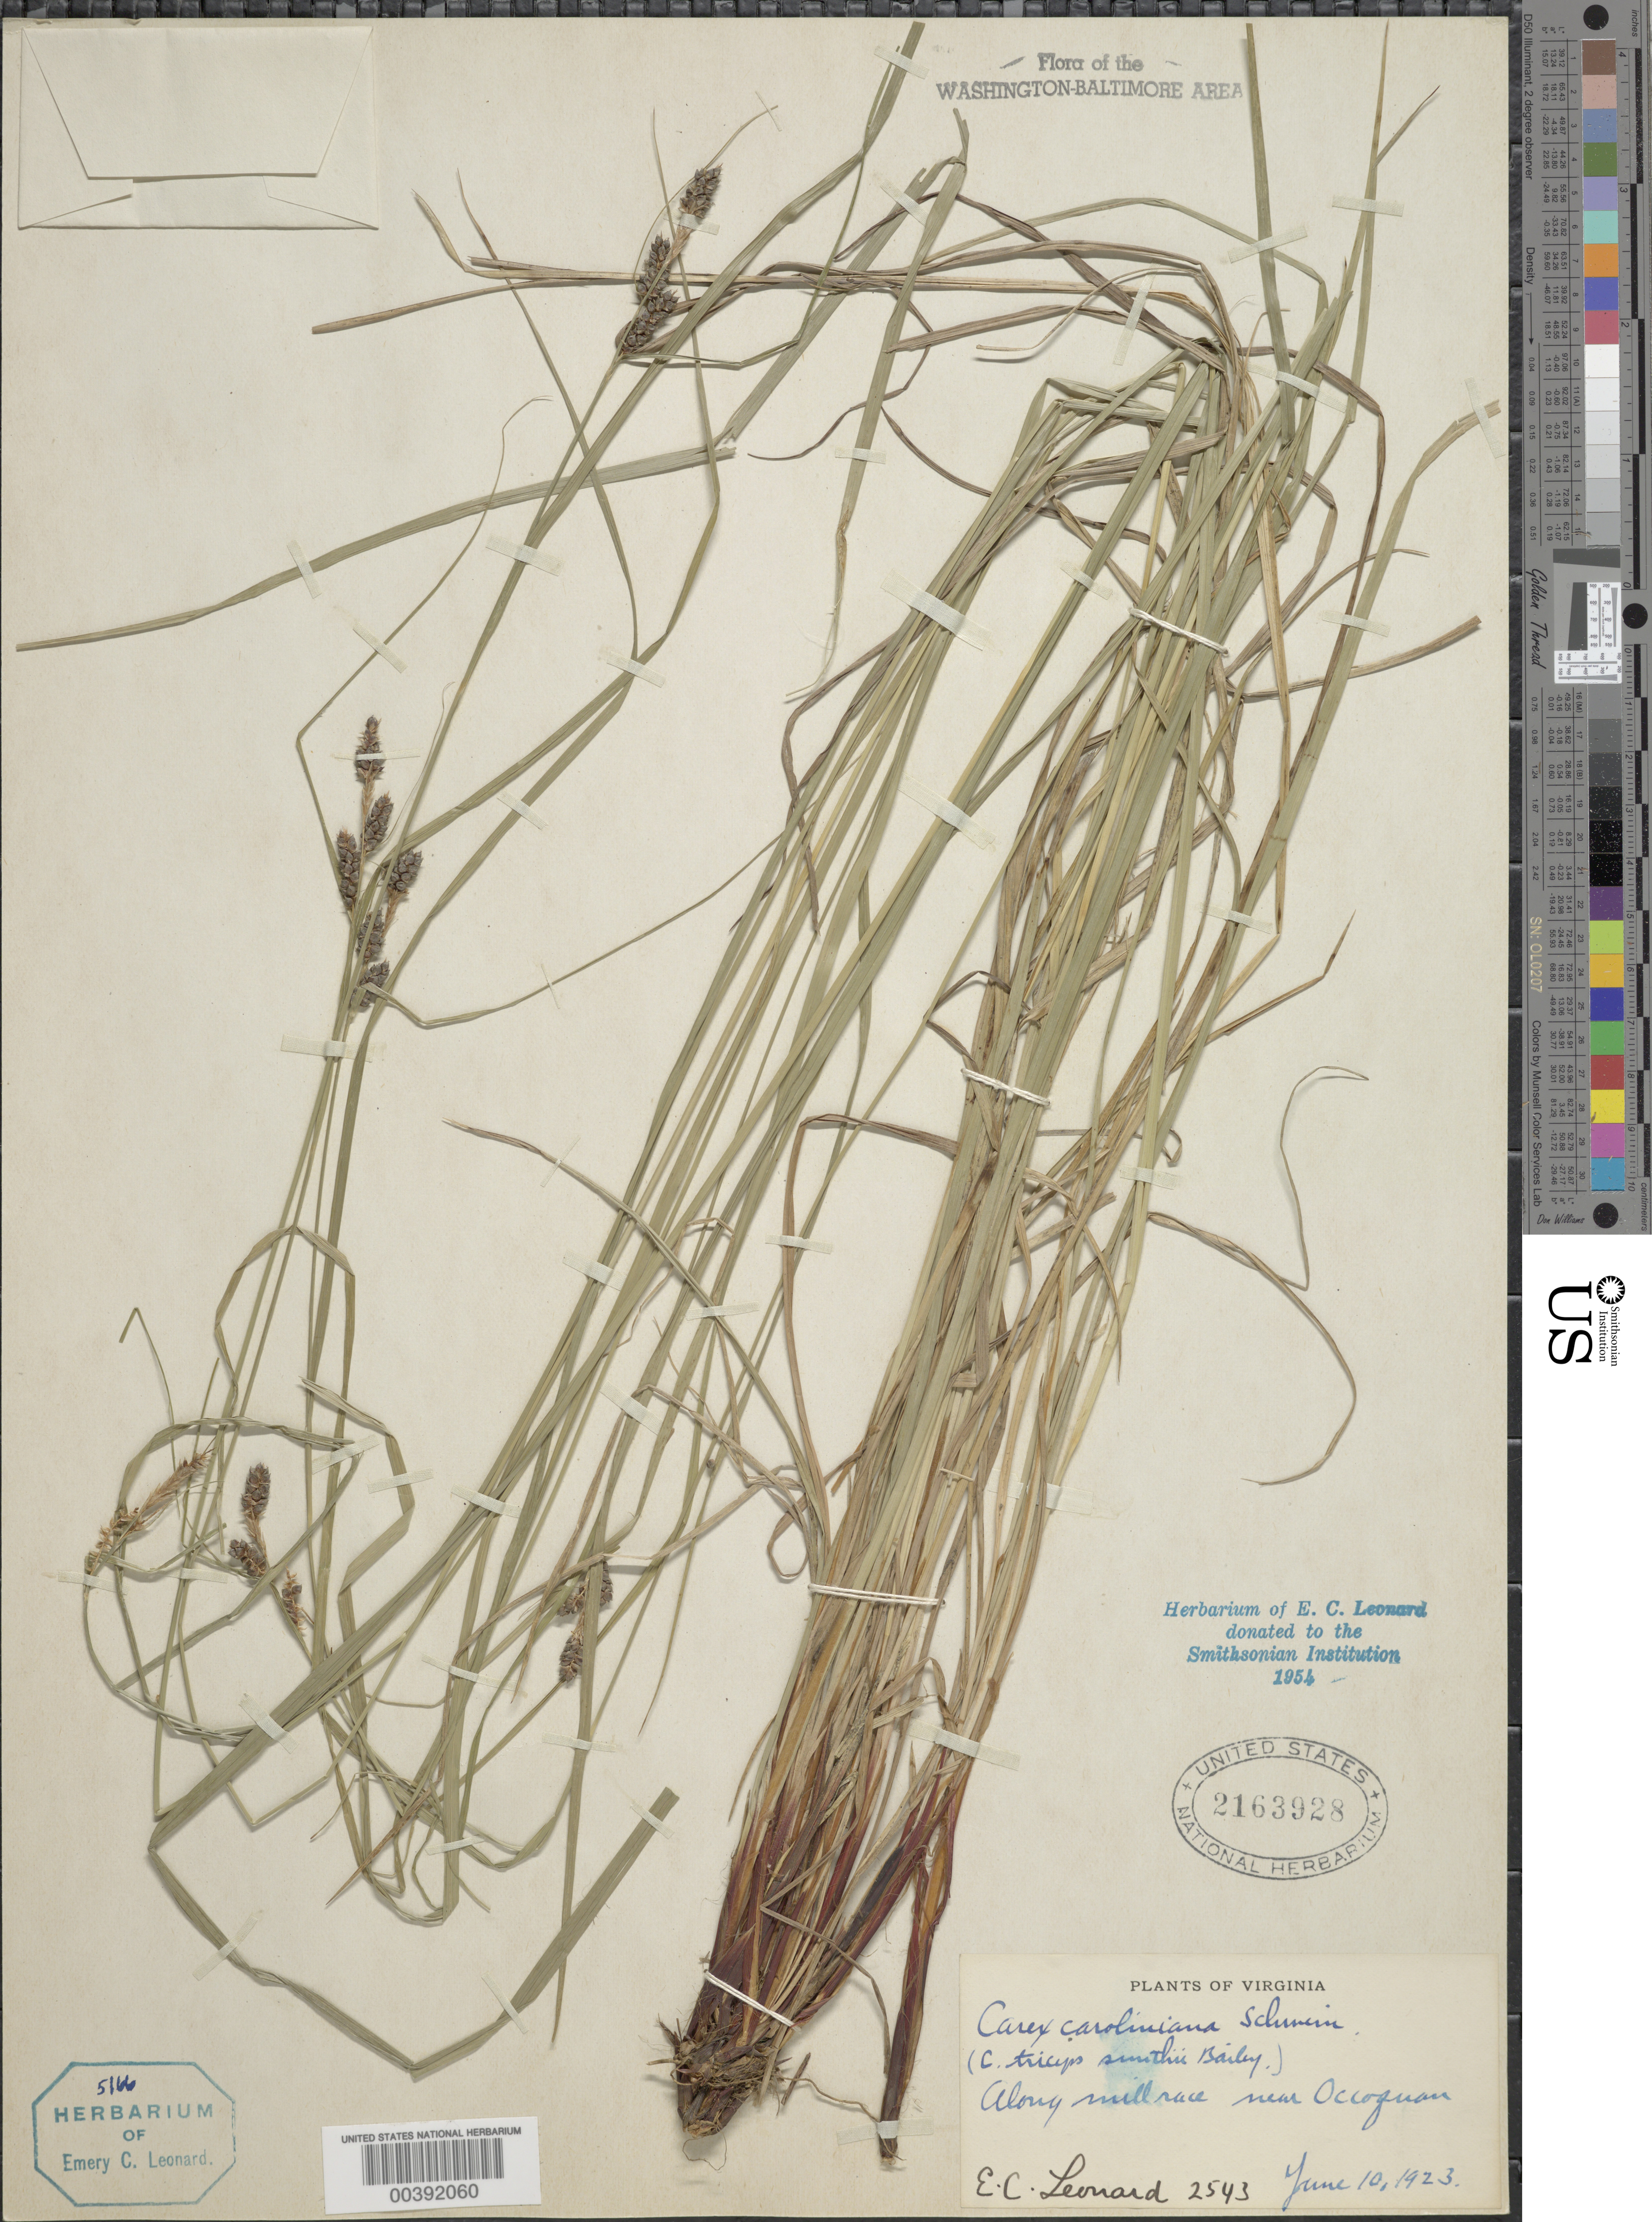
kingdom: Plantae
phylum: Tracheophyta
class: Liliopsida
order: Poales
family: Cyperaceae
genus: Carex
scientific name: Carex caroliniana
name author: Schwein.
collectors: E. C. Leonard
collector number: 2543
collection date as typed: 10 Jun 1923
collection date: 1923-06-10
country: United States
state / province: Virginia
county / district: Prince William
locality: Occoquan vicinity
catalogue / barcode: US 2163928